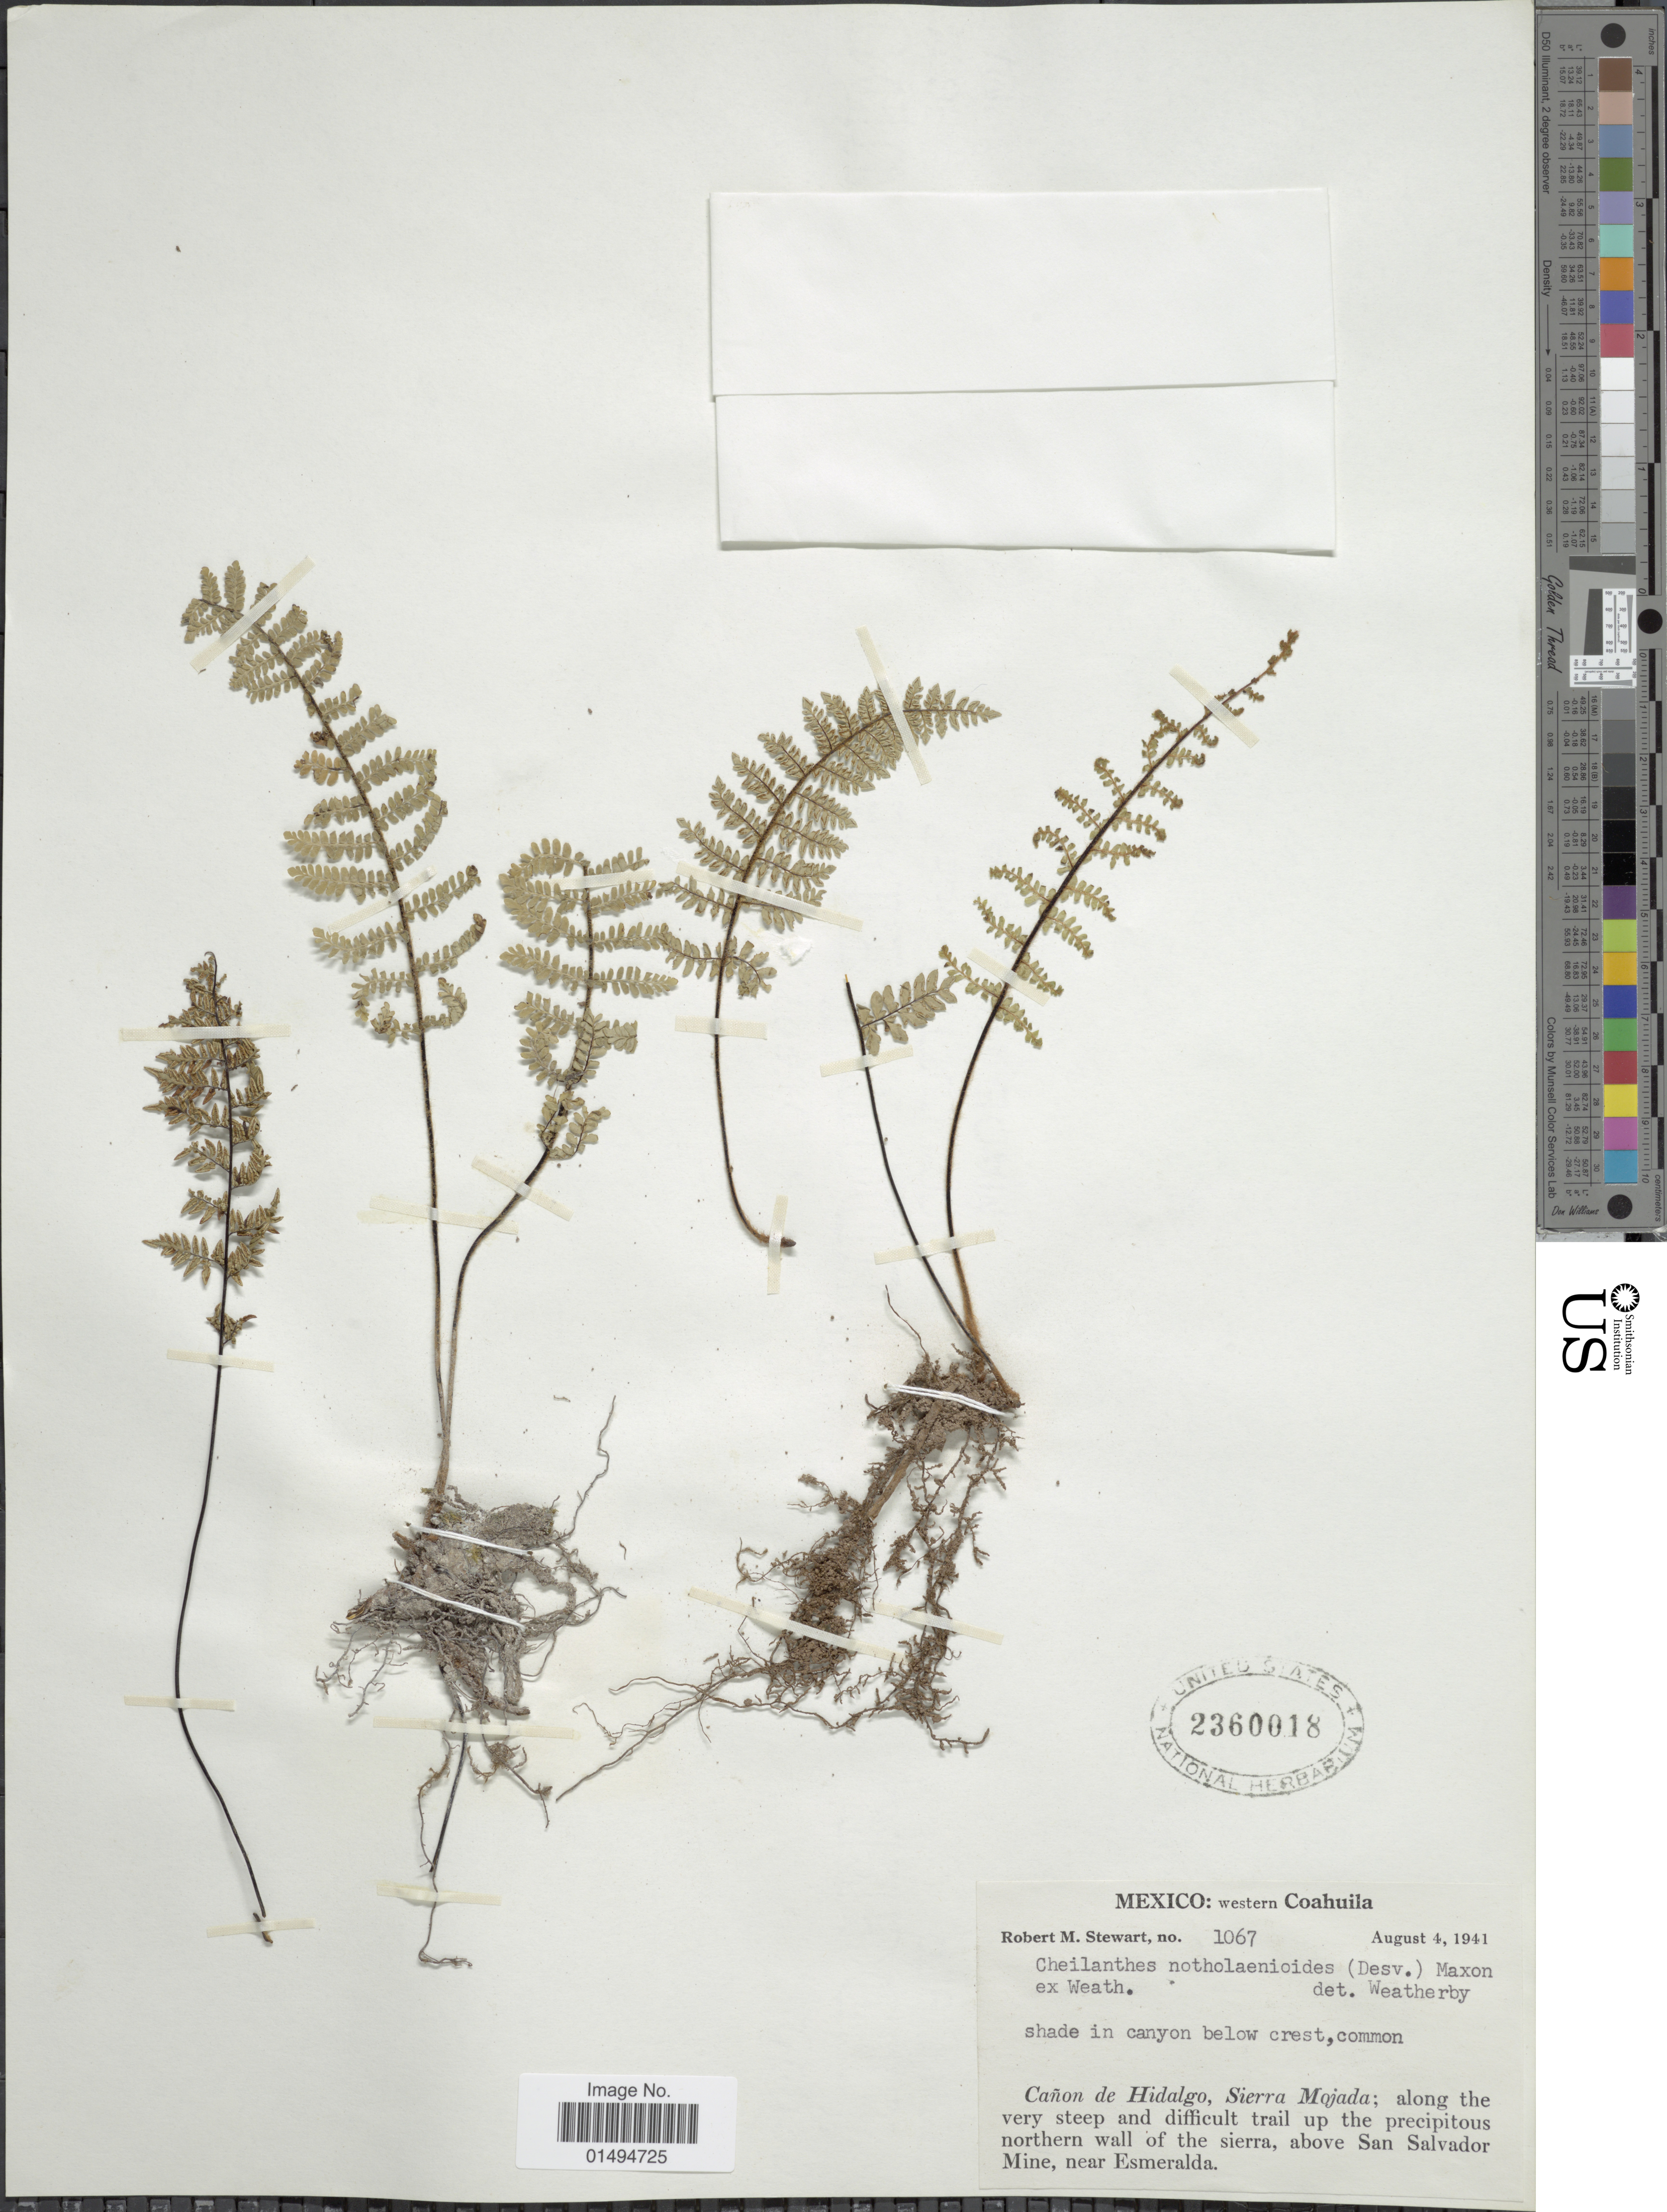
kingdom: Plantae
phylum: Tracheophyta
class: Polypodiopsida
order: Polypodiales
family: Pteridaceae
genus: Myriopteris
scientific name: Myriopteris notholaenoides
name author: (Desv.) Grusz & Windham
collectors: R. M. Stewart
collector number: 1067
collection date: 1941-08-04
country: Mexico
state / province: Coahuila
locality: Western Coahuila, Canon de Hidalgo, Sierra Mojada; along the very steep and difficult trail up the precipitous northern wall of the sierra, above San Salvador Mine, near Esmeralda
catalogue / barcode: US 2360018